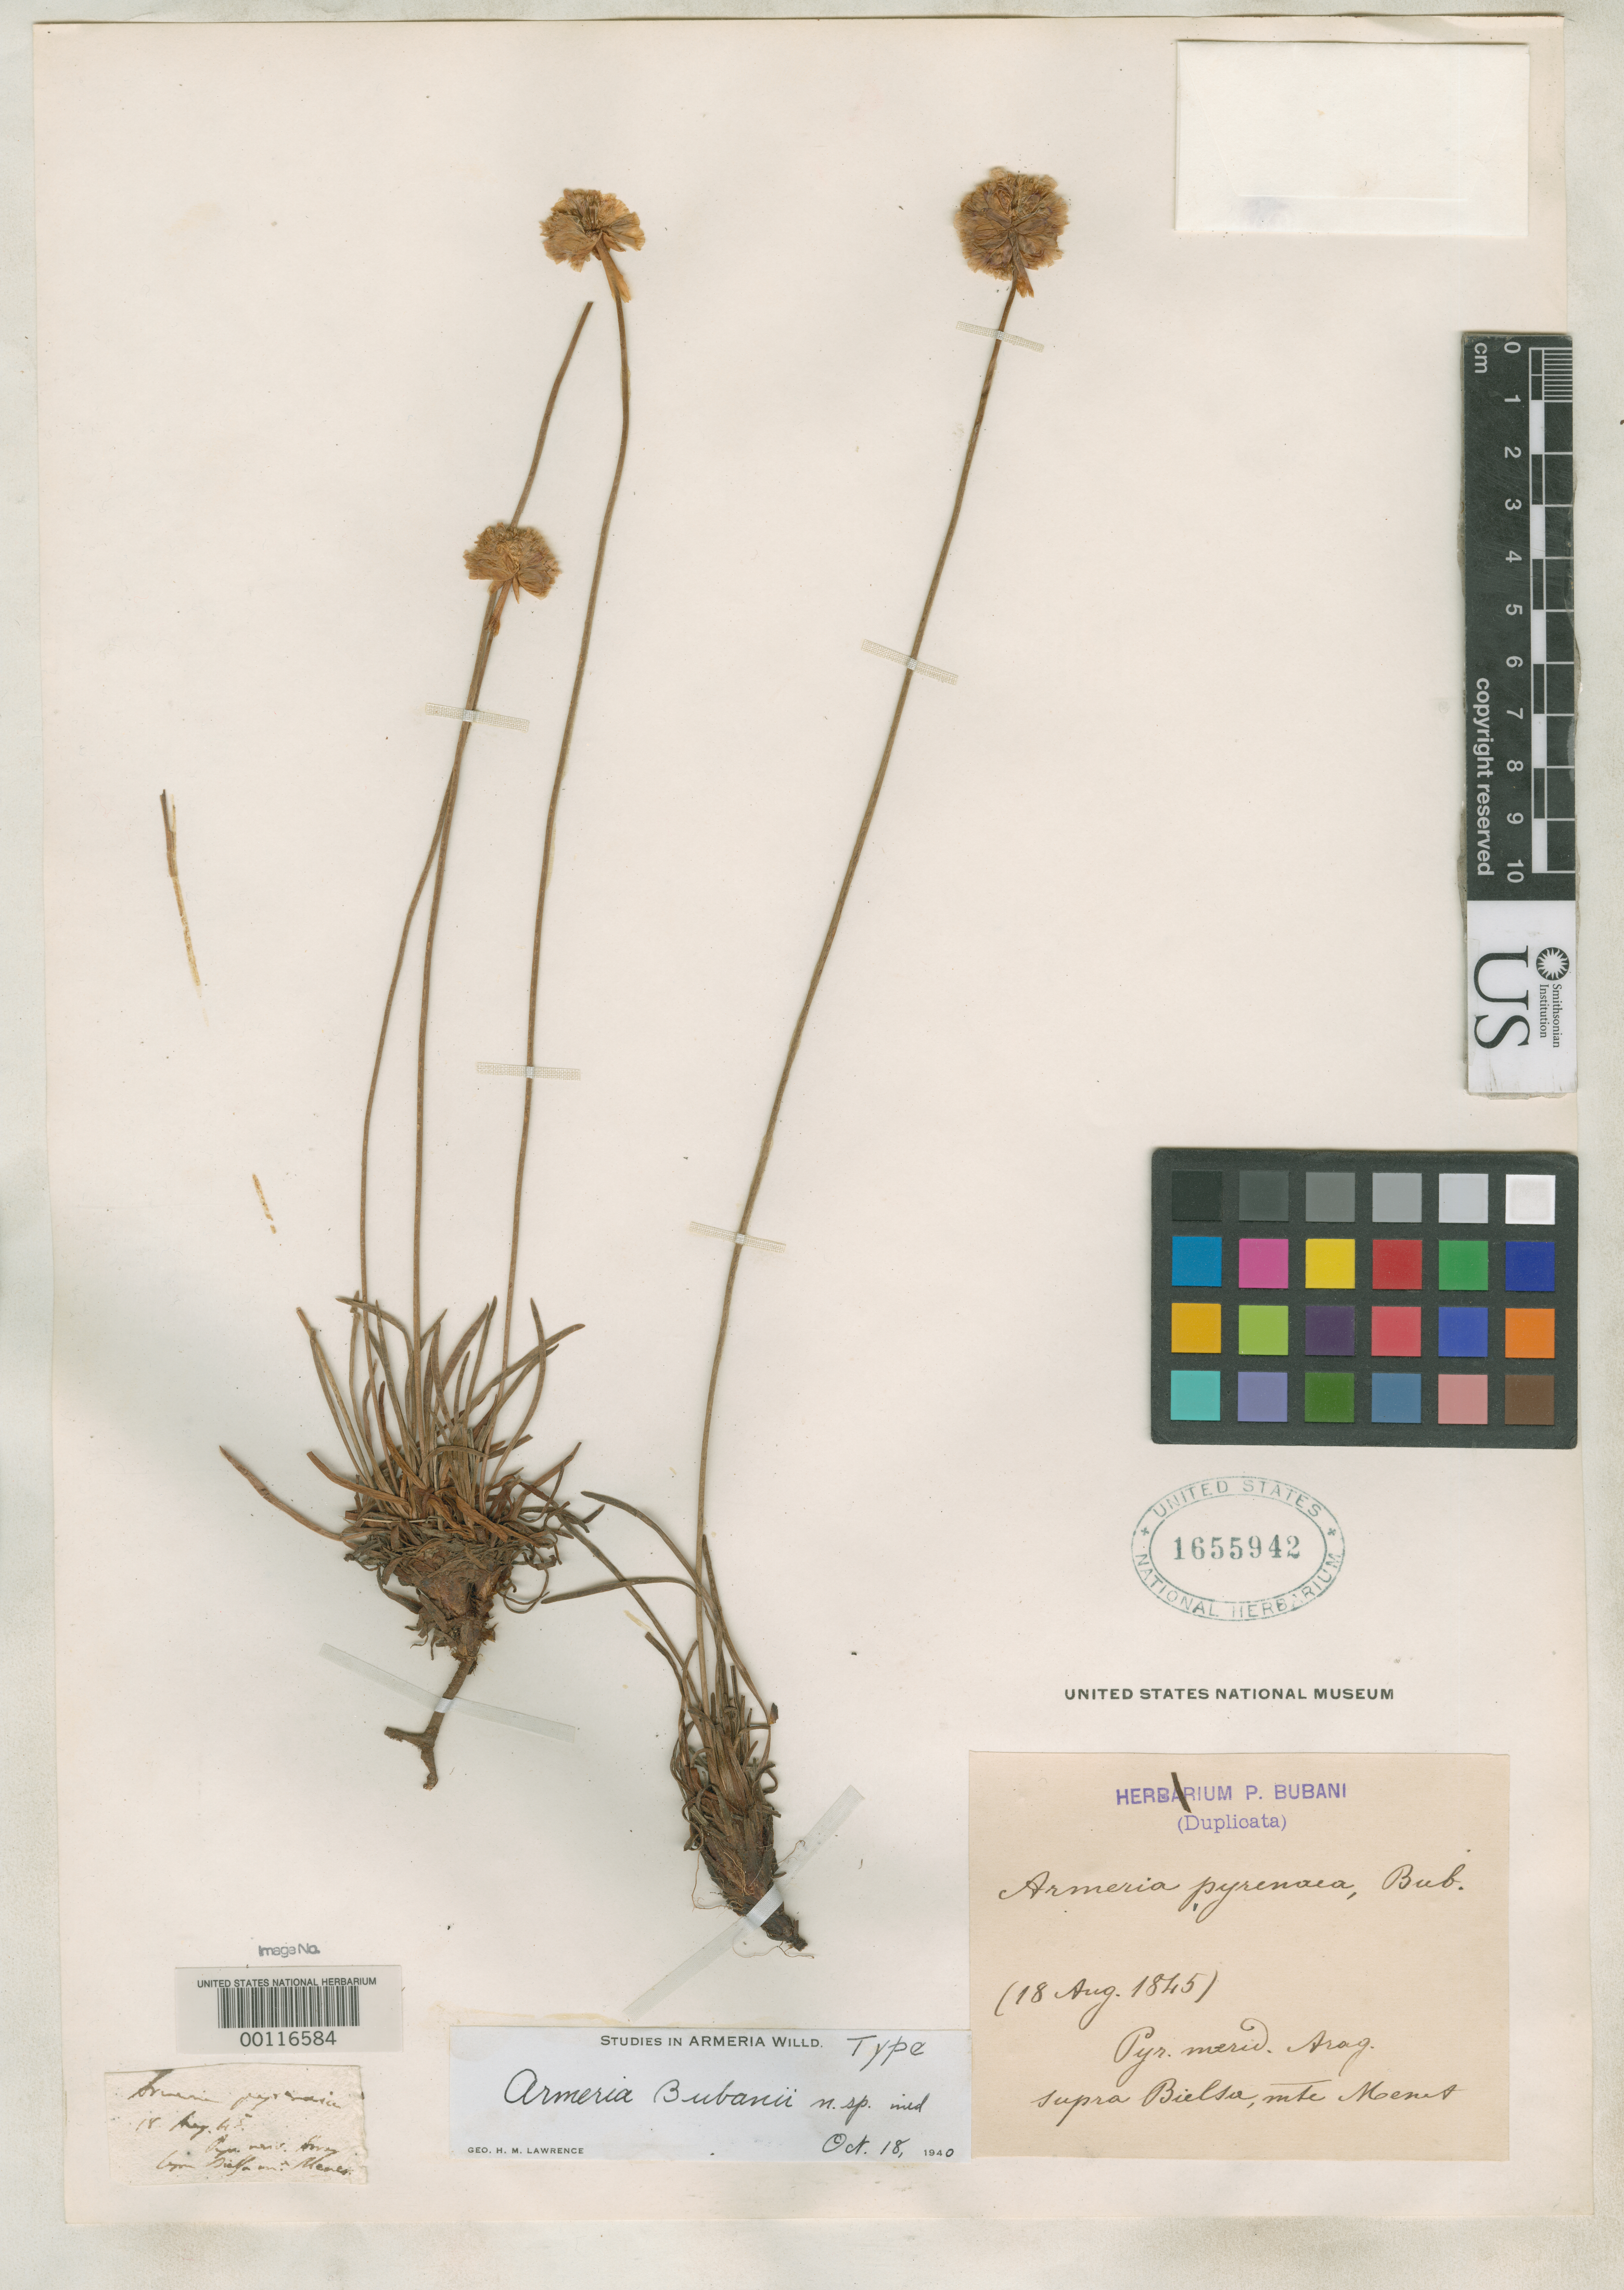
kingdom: Plantae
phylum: Tracheophyta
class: Magnoliopsida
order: Caryophyllales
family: Plumbaginaceae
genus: Armeria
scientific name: Armeria bubanii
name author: G.H.M. Lawr.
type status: Holotype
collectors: P. Bubani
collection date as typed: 18 Aug 1845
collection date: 1845-08-18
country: Spain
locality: Pyrenees, Mount Menet.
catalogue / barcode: US 1655942